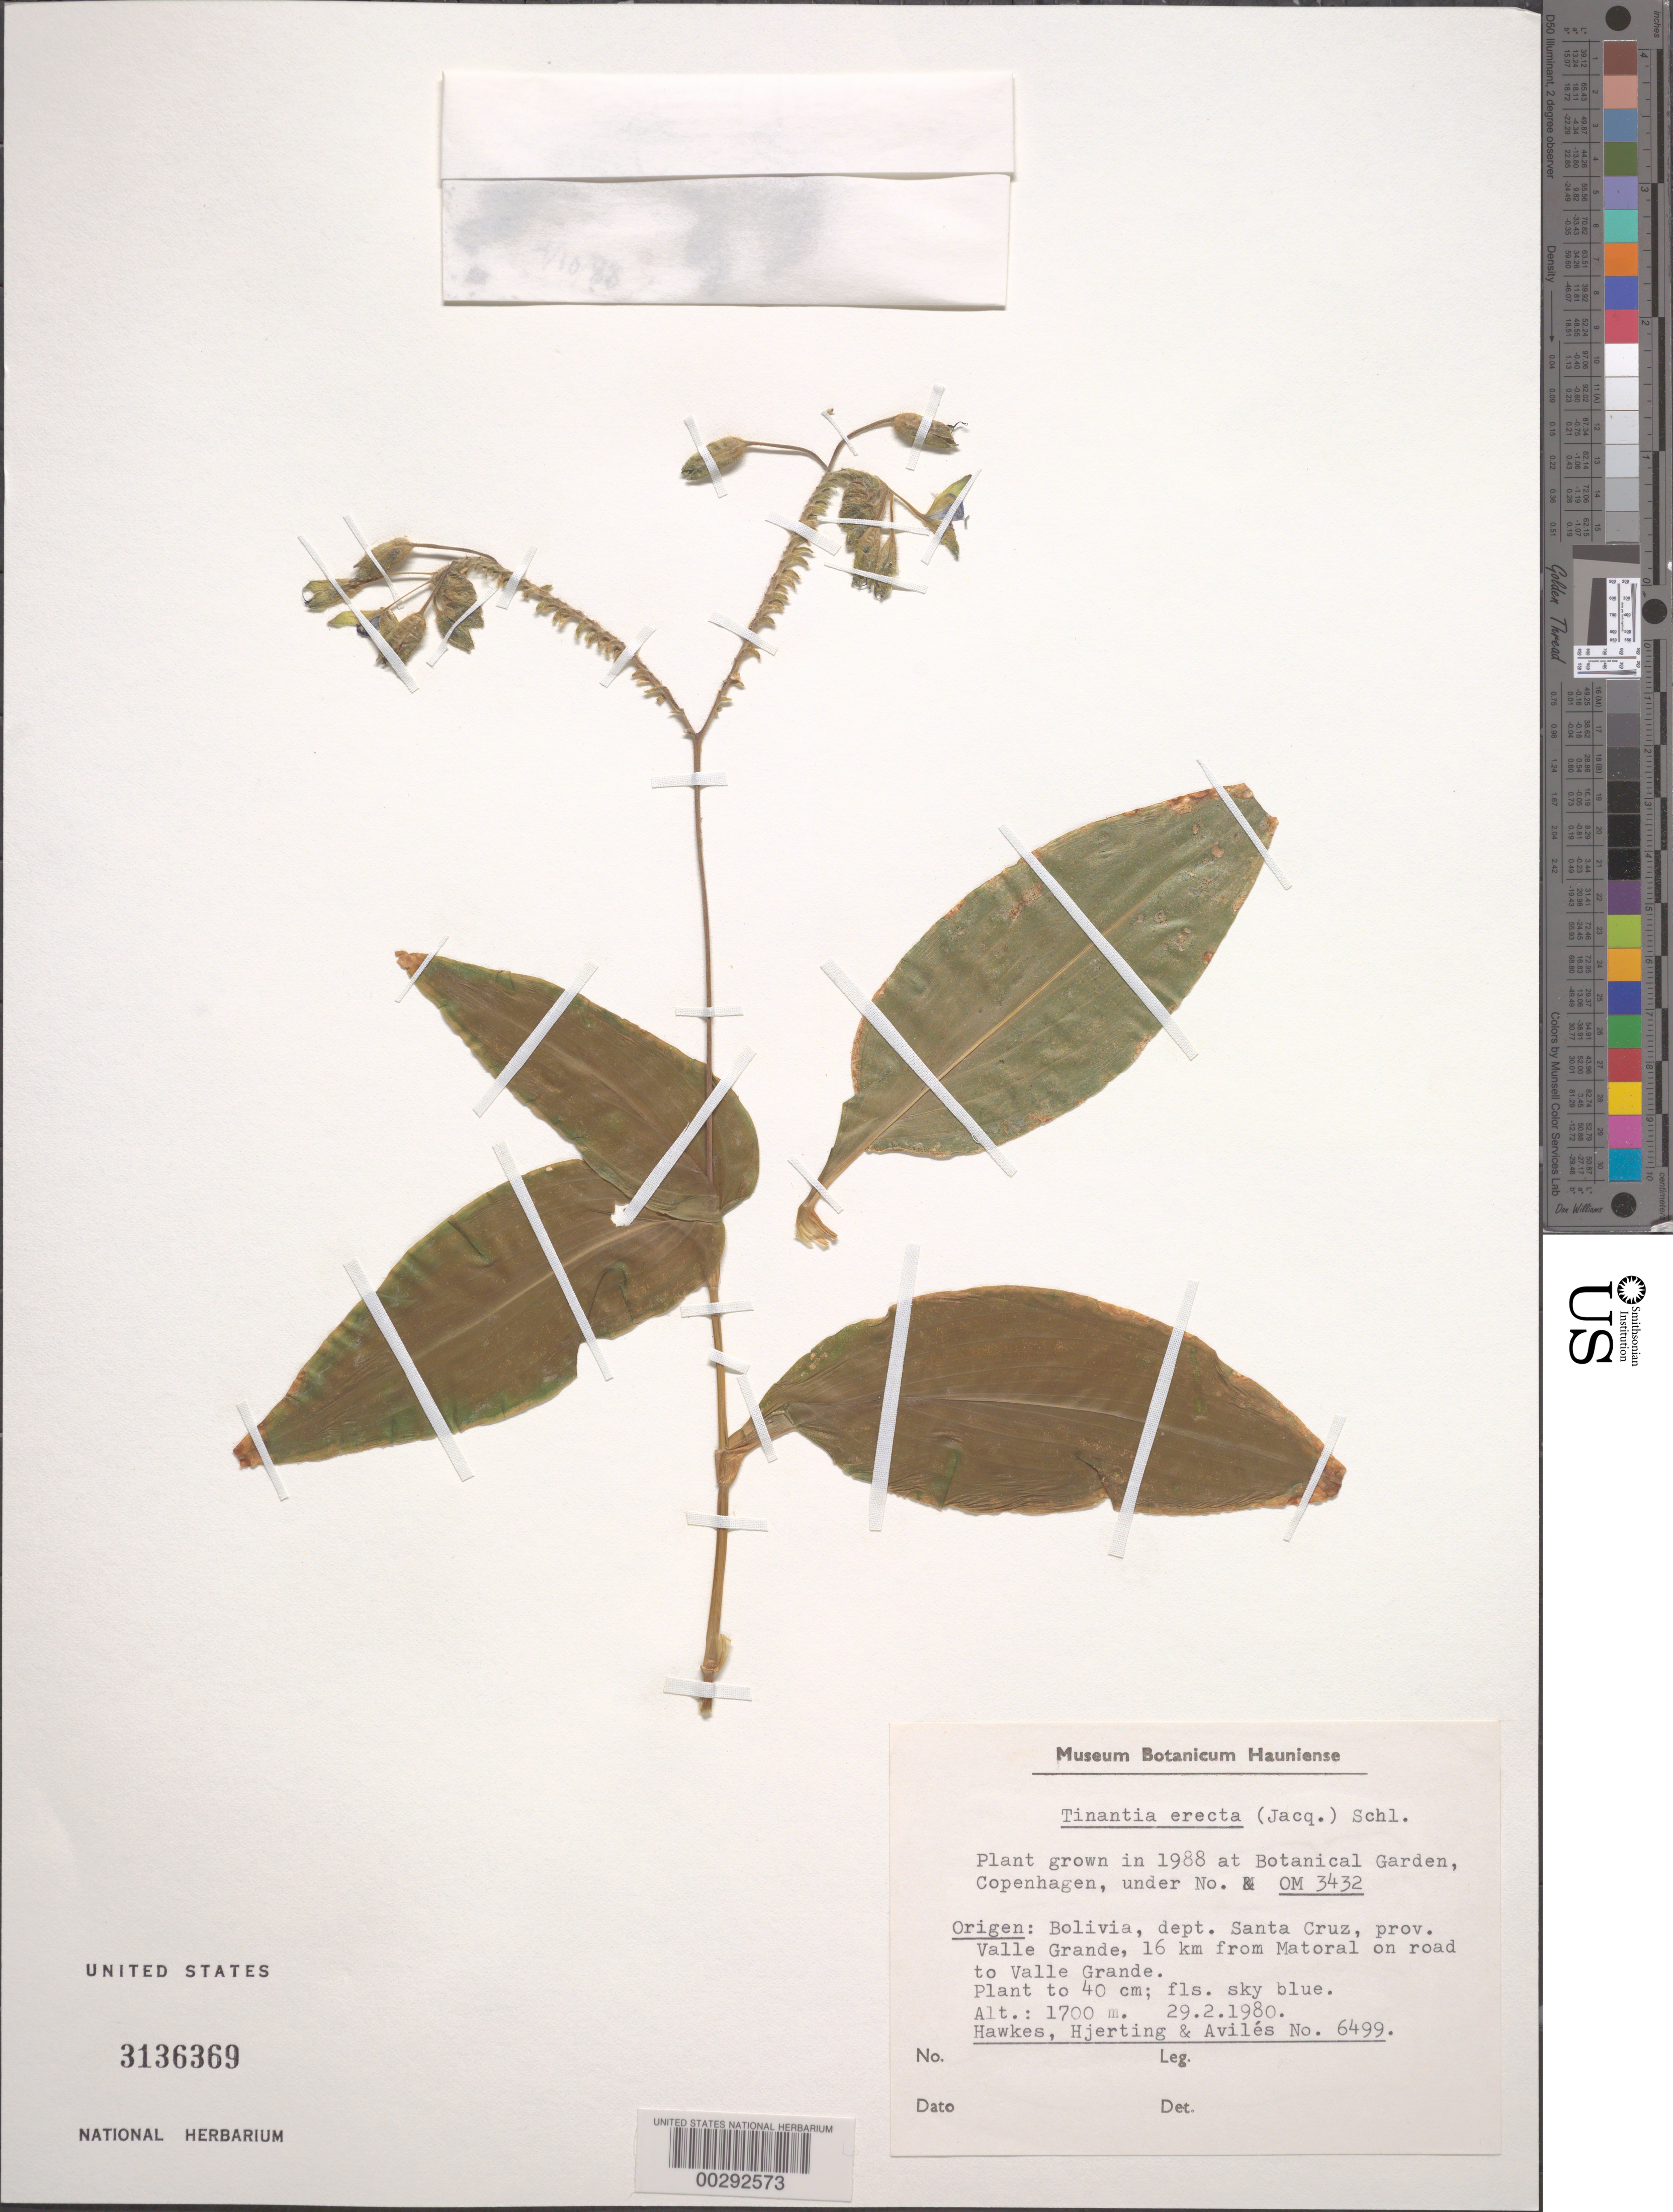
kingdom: Plantae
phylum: Tracheophyta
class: Liliopsida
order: Commelinales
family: Commelinaceae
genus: Tinantia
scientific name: Tinantia erecta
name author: (Jacq.) Fenzl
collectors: J. P. Hjerting, J. Hawkes & I. Aviles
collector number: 6499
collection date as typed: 29 Feb 1980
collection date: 1980-02-29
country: Bolivia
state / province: Santa Cruz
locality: Valle Grande, on road to Valle Grande from Matoral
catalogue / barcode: US 3136369